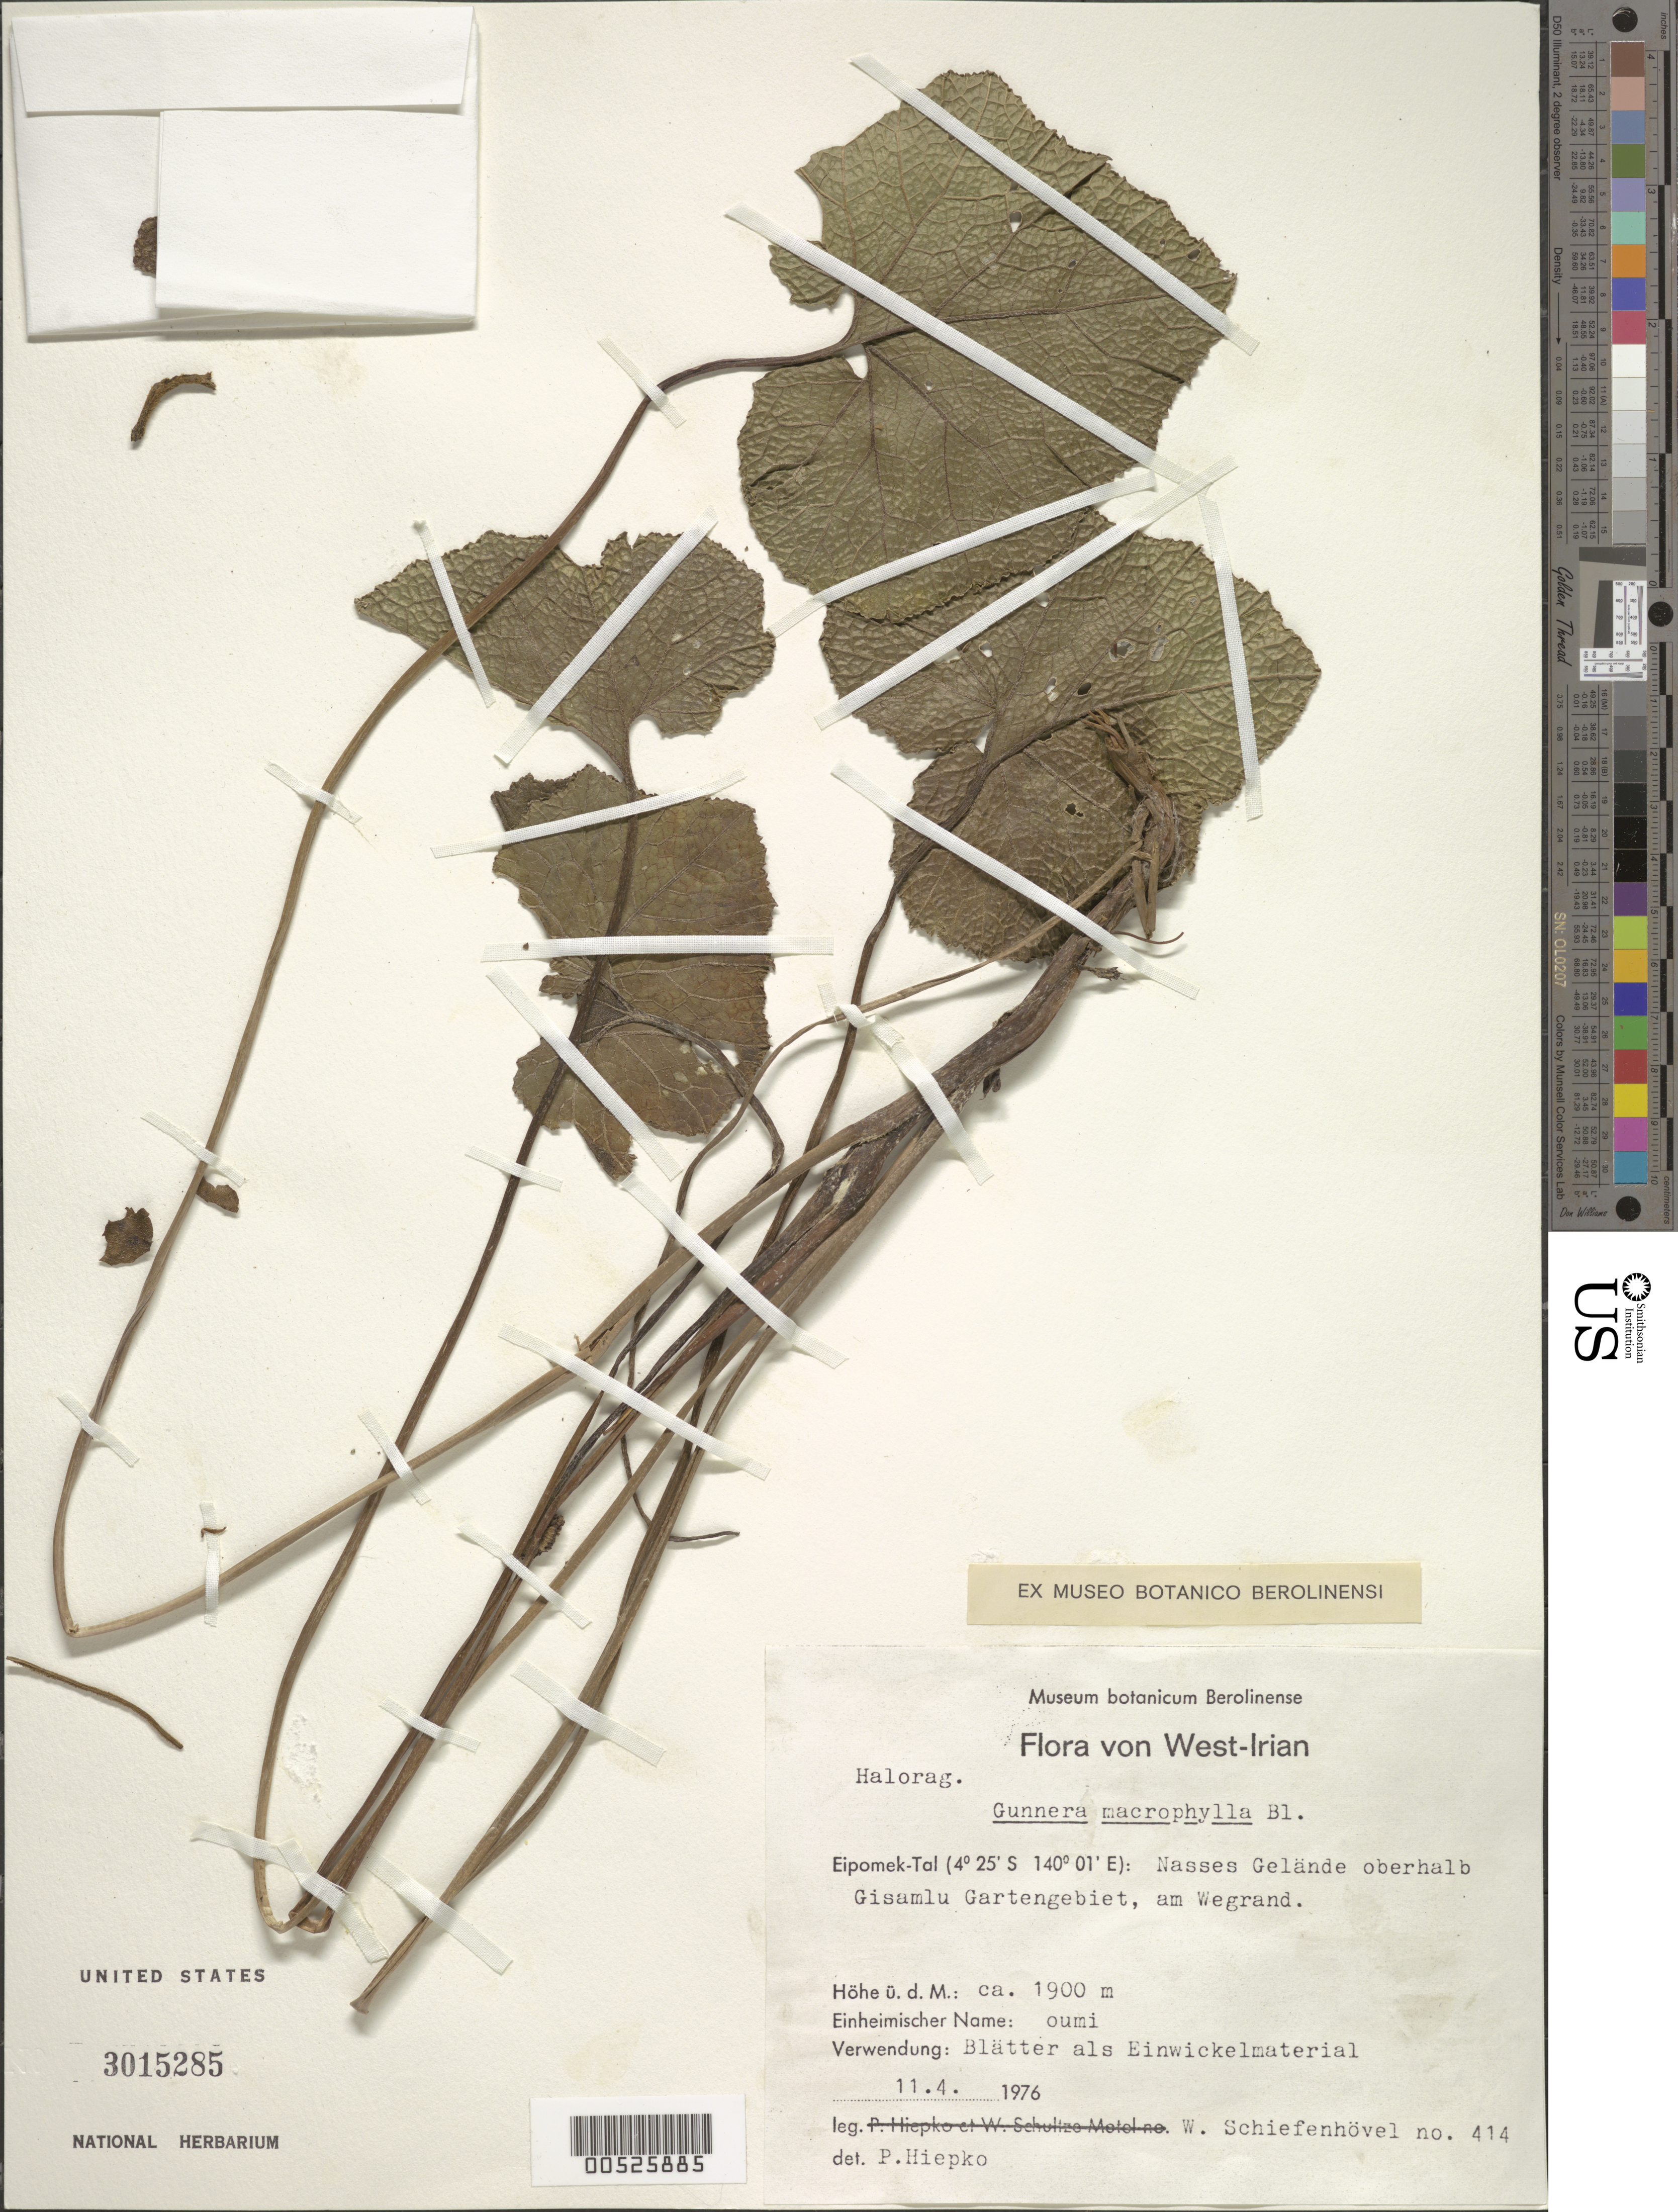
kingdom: Plantae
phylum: Tracheophyta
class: Magnoliopsida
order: Gunnerales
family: Gunneraceae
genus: Gunnera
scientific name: Gunnera macrophylla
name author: Blume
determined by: Hiepko, P. H.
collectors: W. Schiefenhövel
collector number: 414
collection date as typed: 11 Apr 1976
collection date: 1976-04-11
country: Indonesia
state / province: Papua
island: New Guinea Island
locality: Eipomek-Tal. [Province: Irian Barat = Irian Jaya.] Irian Jaya.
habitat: Nasses Gelände oberhalb Gisamlu Gartengebiet, am Wegrand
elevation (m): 1900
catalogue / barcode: US 3015285